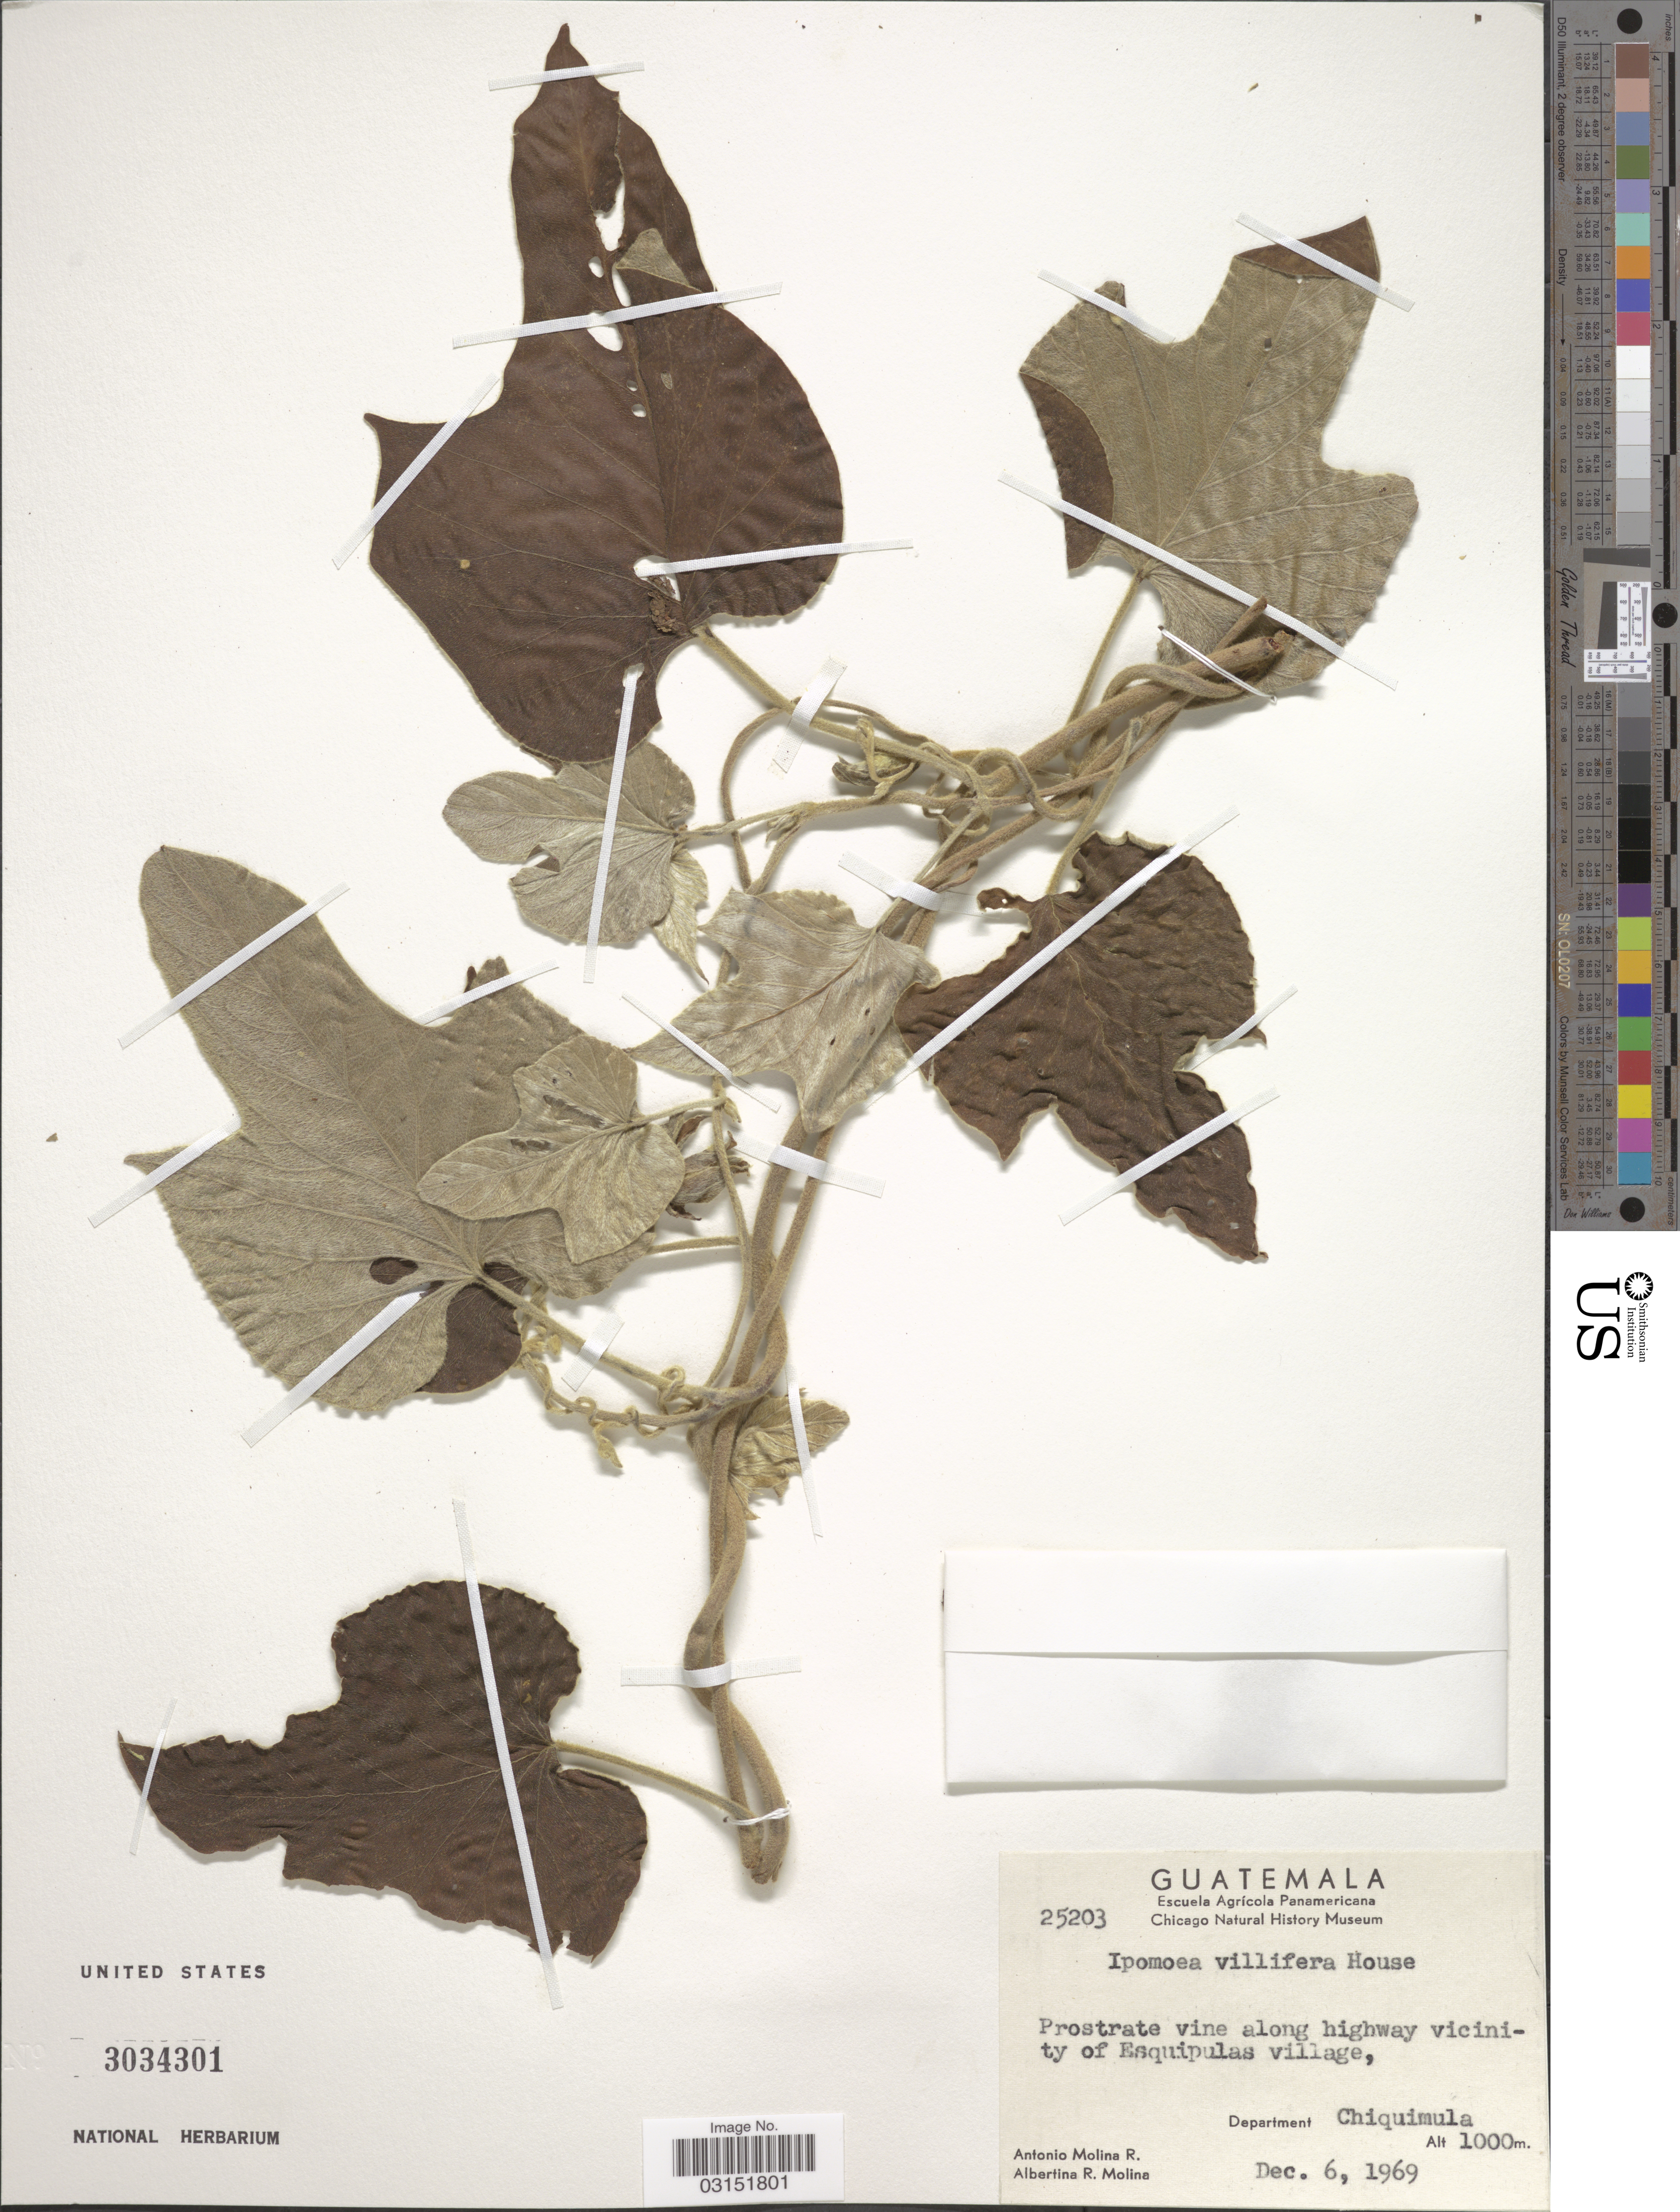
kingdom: Plantae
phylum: Tracheophyta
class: Magnoliopsida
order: Solanales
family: Convolvulaceae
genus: Ipomoea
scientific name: Ipomoea villifera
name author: House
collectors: A. Molina R. & A. R. Molina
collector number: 25203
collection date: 1969-12-06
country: Guatemala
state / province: Chiquimula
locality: Prostrate vine along highway vicinity of Esquipulas village, Department Chiquimula.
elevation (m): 1000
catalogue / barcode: US 3034301